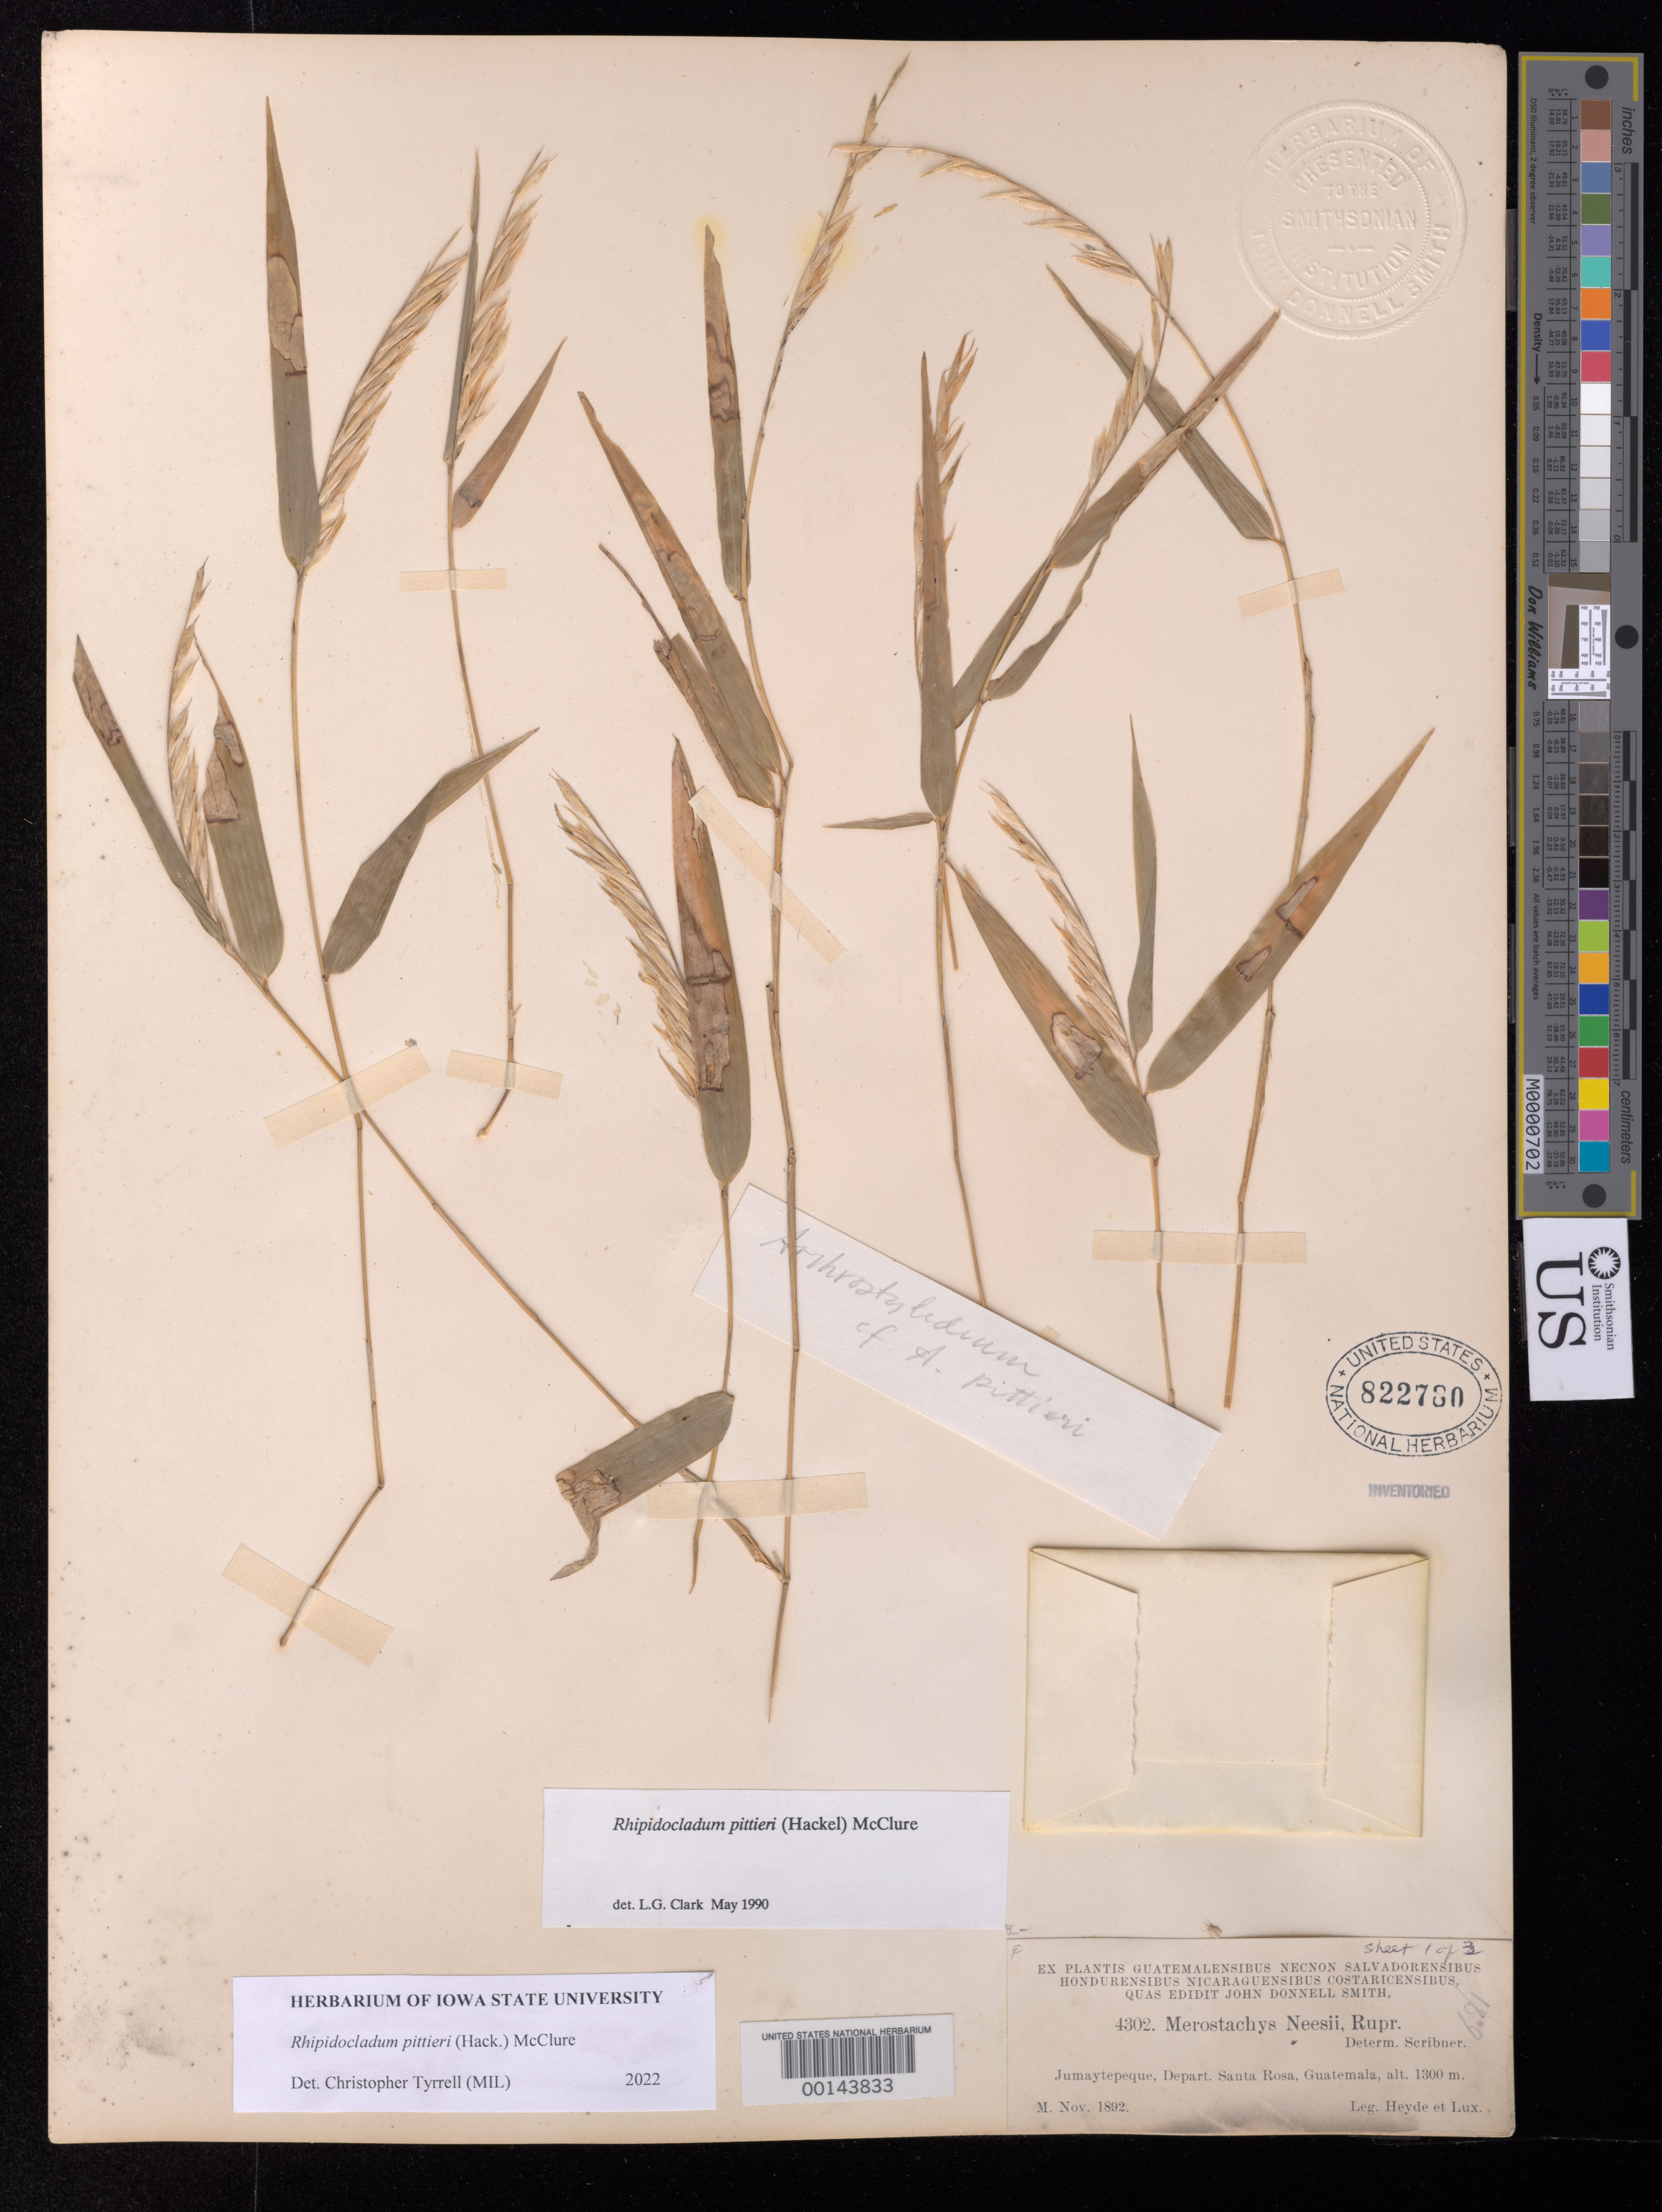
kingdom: Plantae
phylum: Tracheophyta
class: Liliopsida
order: Poales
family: Poaceae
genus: Rhipidocladum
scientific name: Rhipidocladum pittieri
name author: (J. Hack.) McClure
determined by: Tyrrell, C. D.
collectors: E. T. Heyde & E. Lux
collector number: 4302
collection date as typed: Nov 1892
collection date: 1892-11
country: Guatemala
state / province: Santa Rosa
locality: Jumaytepeque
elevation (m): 1300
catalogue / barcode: US 822780